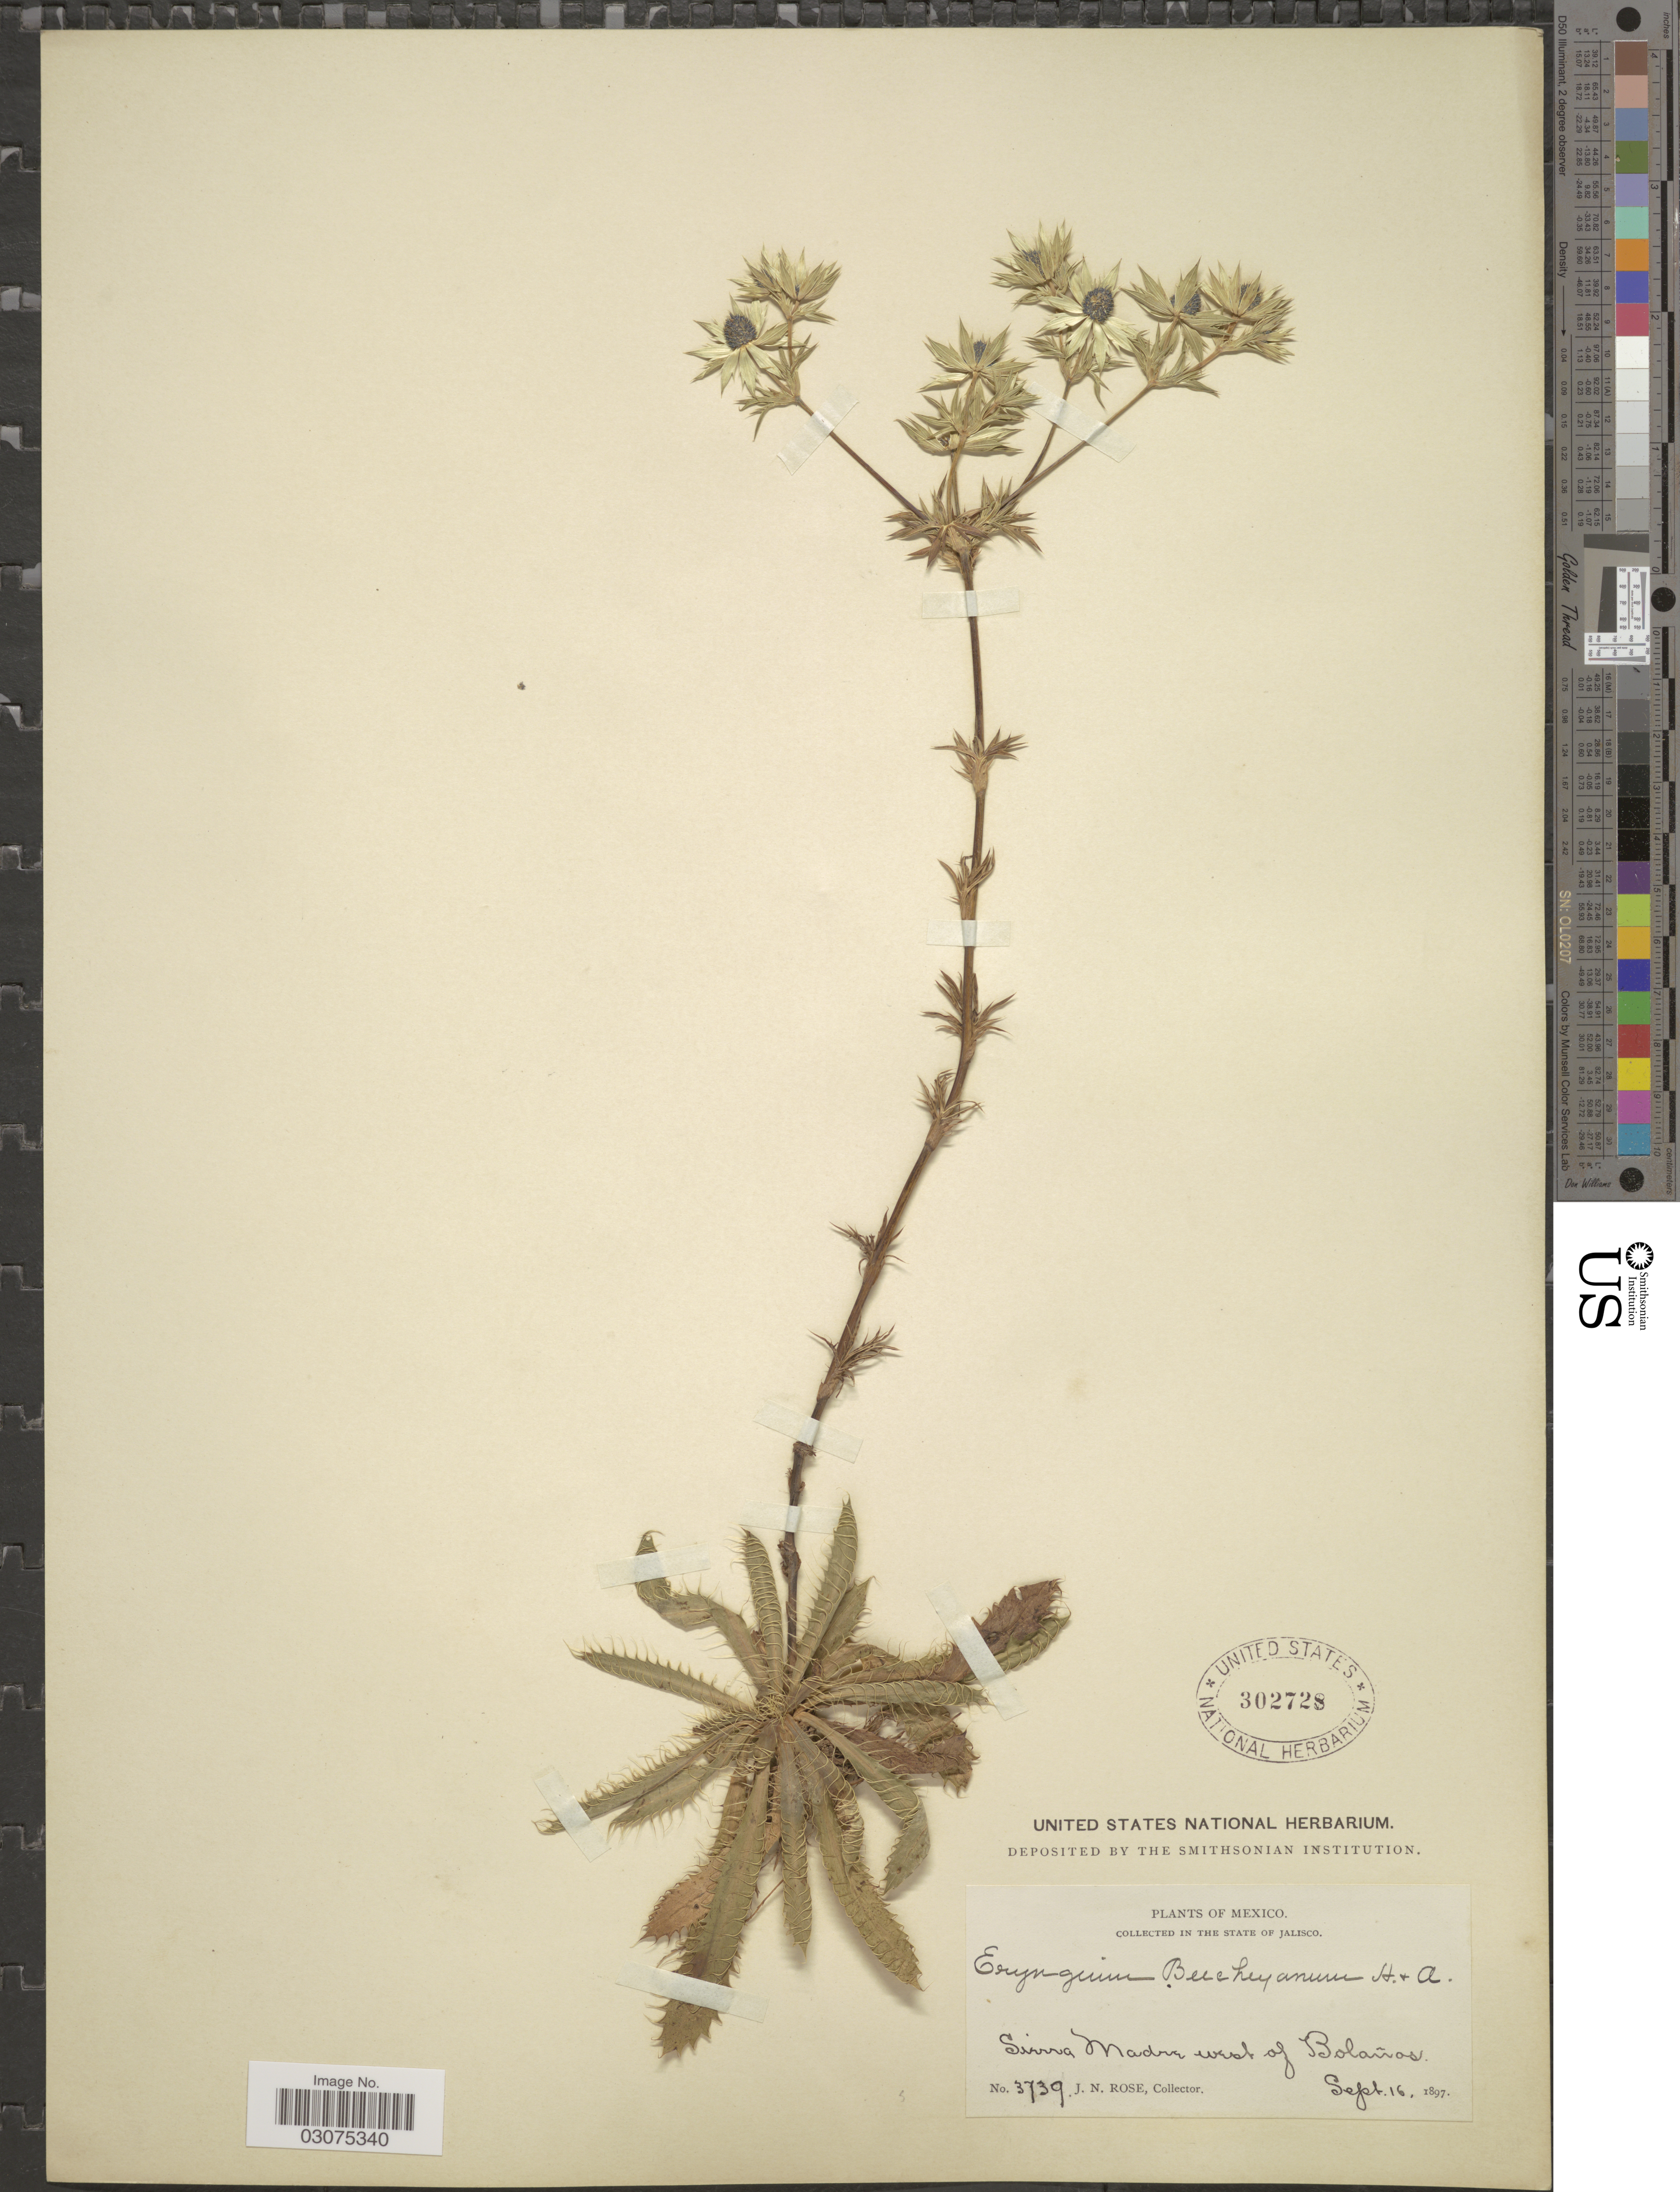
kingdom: Plantae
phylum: Tracheophyta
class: Magnoliopsida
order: Apiales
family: Apiaceae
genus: Eryngium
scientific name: Eryngium beecheyanum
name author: Hook. f. & Arn.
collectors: J. N. Rose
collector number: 3739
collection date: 1897-09-16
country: Mexico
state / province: Jalisco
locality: Sierra Madre west of Bolaños.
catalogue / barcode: US 302728